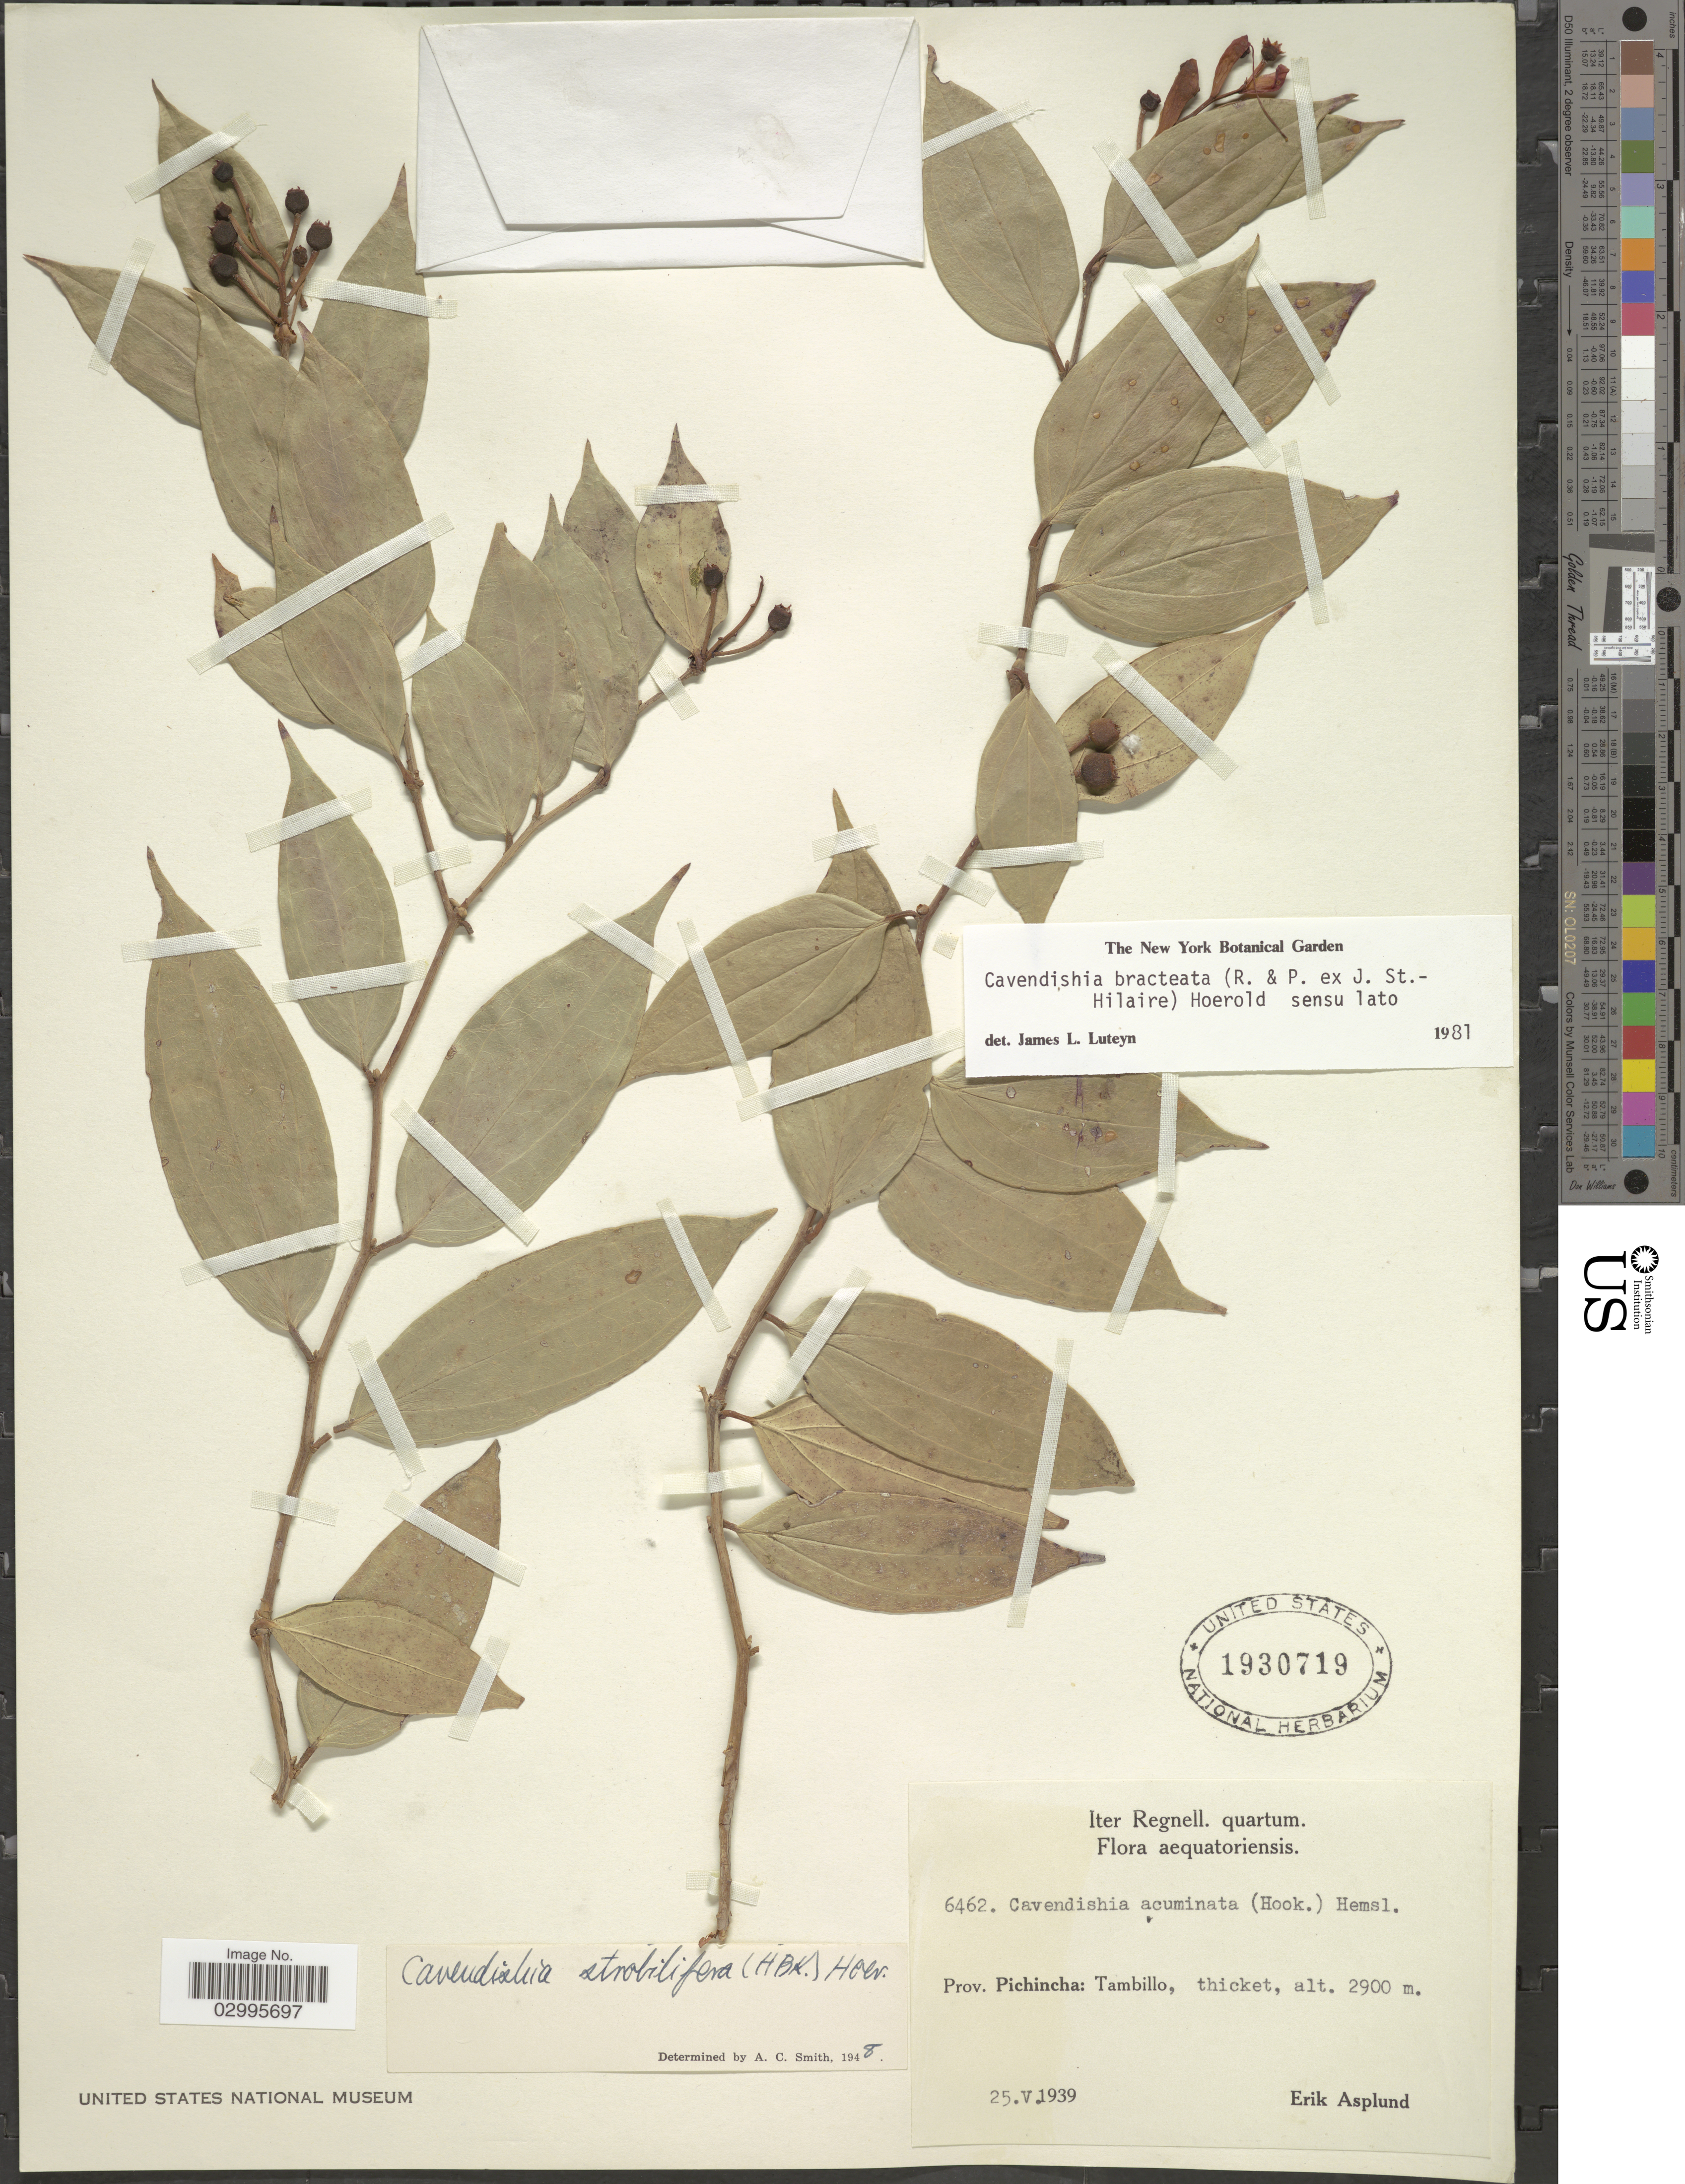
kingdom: Plantae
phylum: Tracheophyta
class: Magnoliopsida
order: Ericales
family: Ericaceae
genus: Cavendishia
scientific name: Cavendishia bracteata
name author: (Ruiz & Pav. ex J. St.-Hil.) Hoerold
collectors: E. Asplund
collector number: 6462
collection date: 1939-05-25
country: Ecuador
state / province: Pichincha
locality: Aequatoriensis. Tambillo.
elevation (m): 2900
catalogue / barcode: US 1930719